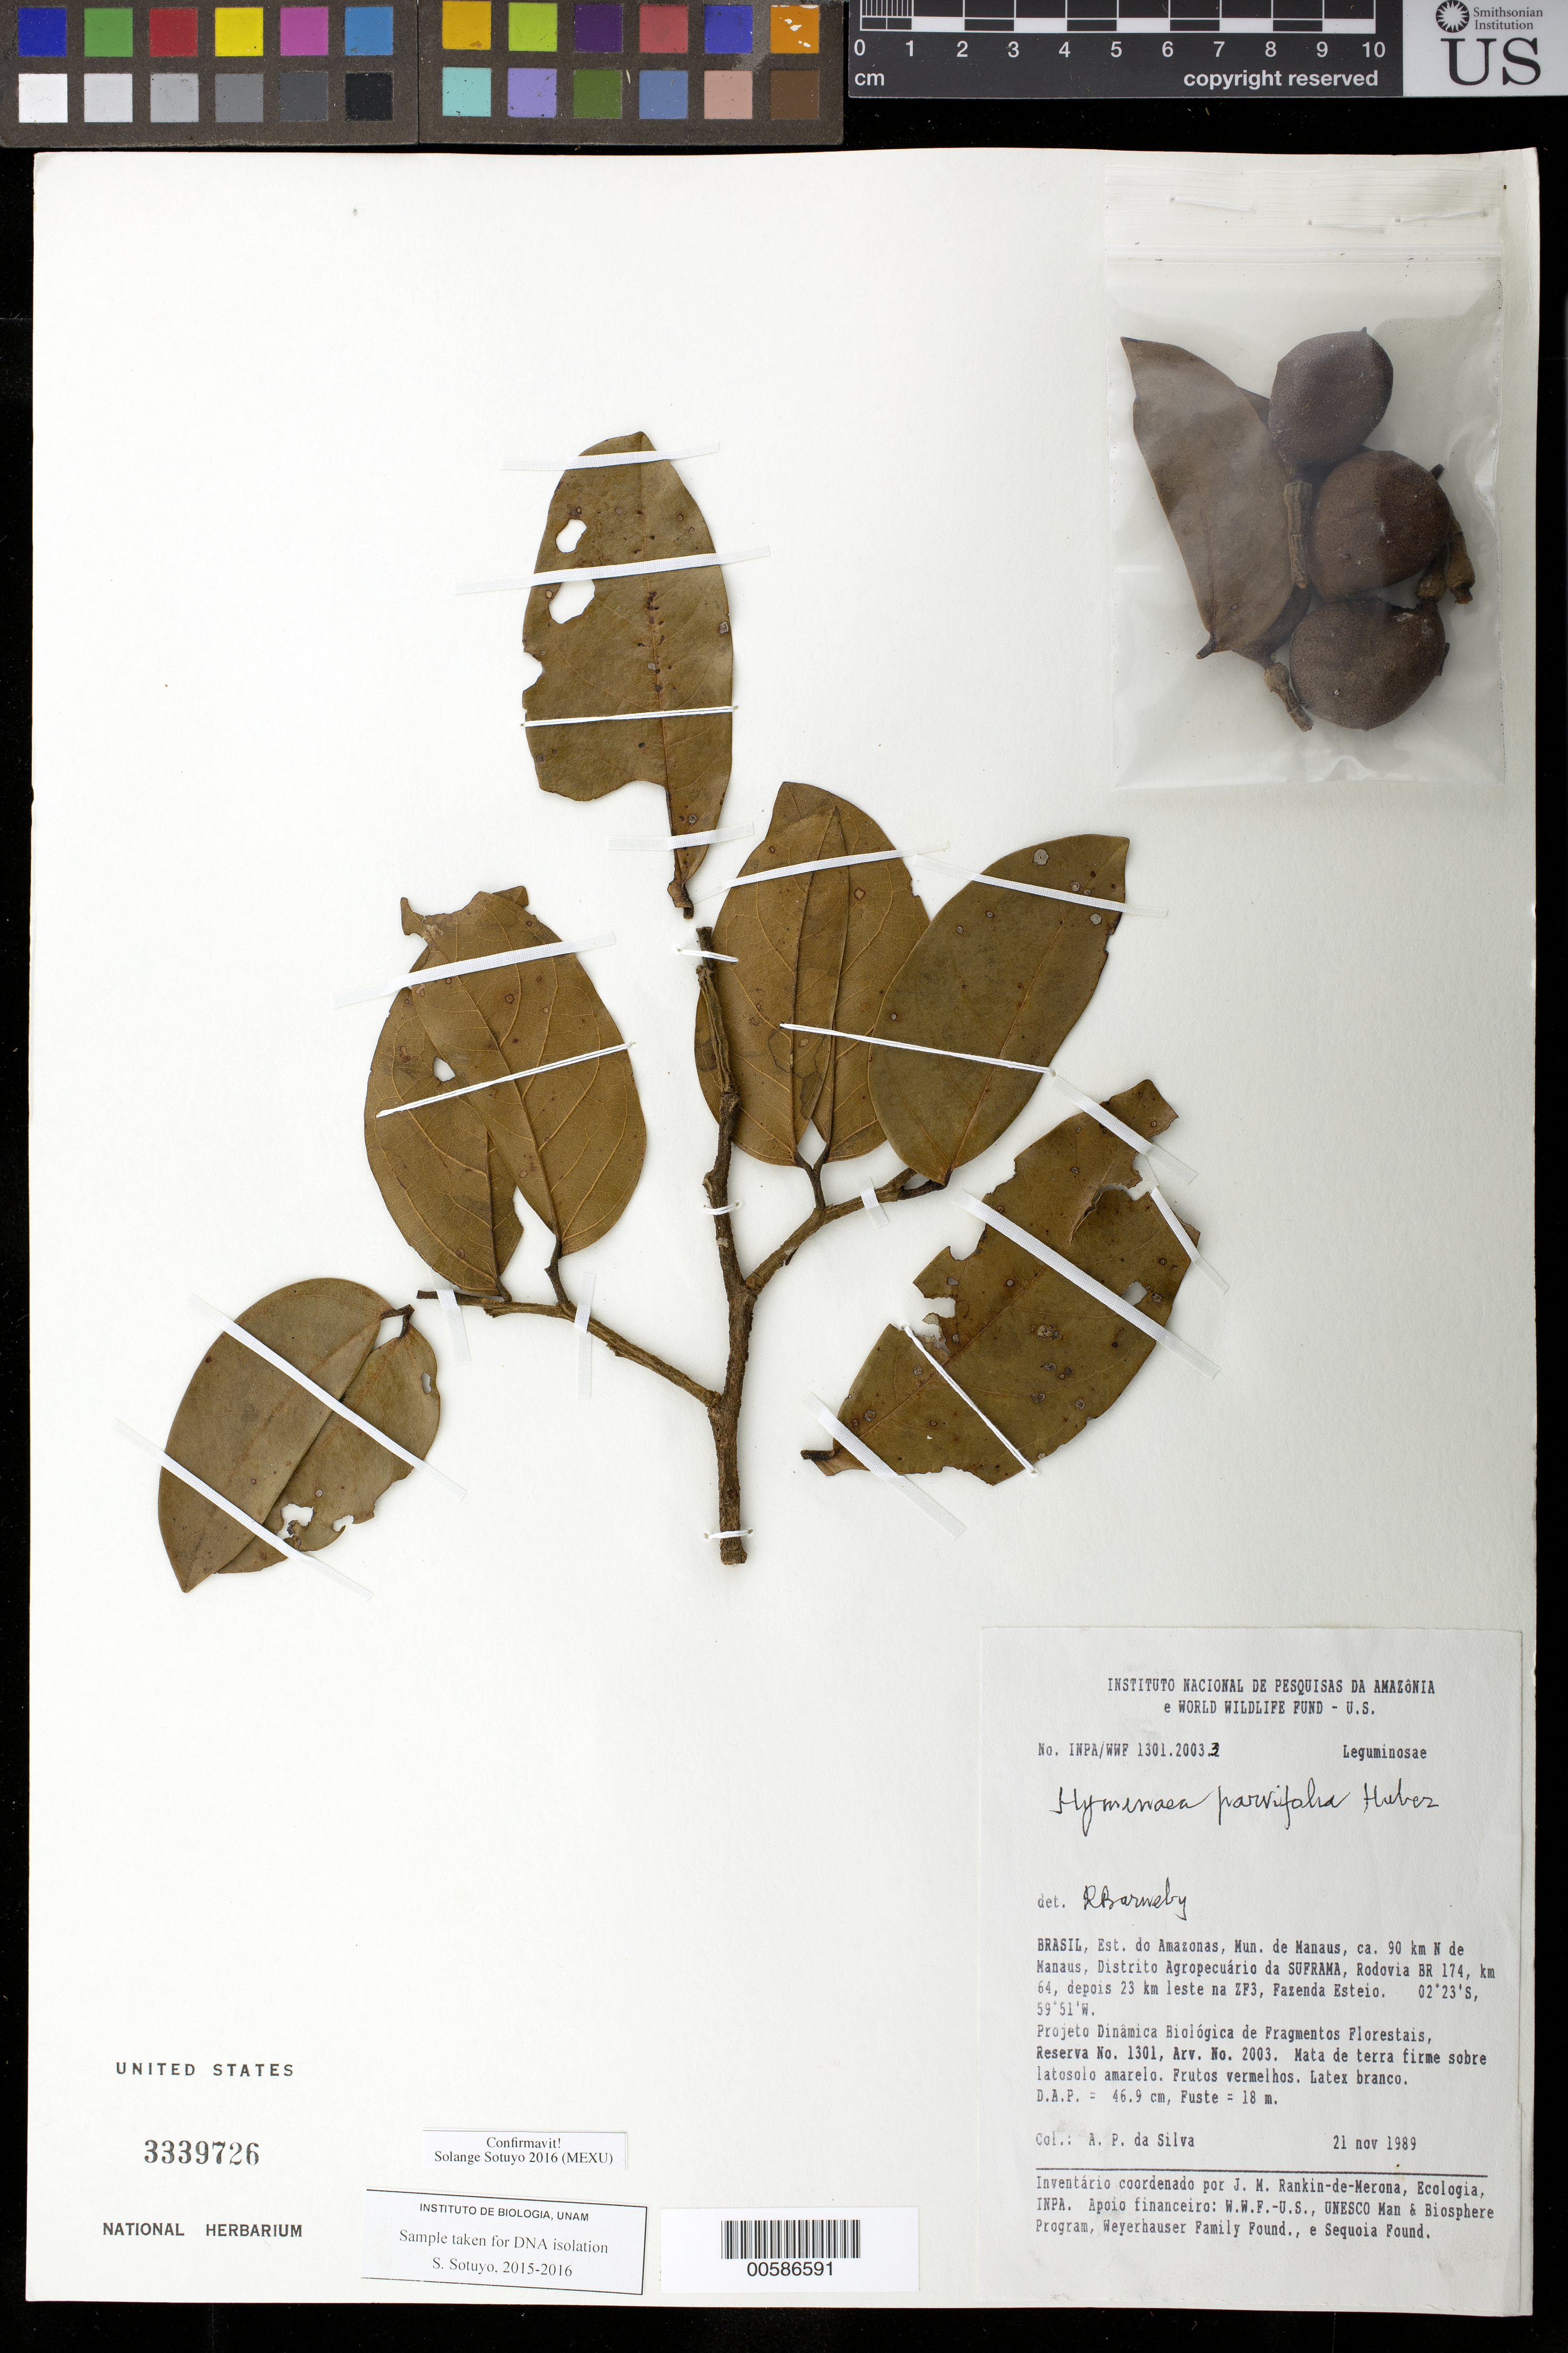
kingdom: Plantae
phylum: Tracheophyta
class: Magnoliopsida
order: Fabales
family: Fabaceae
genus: Hymenaea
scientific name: Hymenaea parvifolia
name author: Huber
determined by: Sotuyo, Solange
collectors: A. P. Silva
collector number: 130120033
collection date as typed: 21 Nov 1989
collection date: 1989-11-21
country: Brazil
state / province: Amazonas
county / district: Manaus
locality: N of manaus, agropecuario da suframa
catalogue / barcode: US 3339726